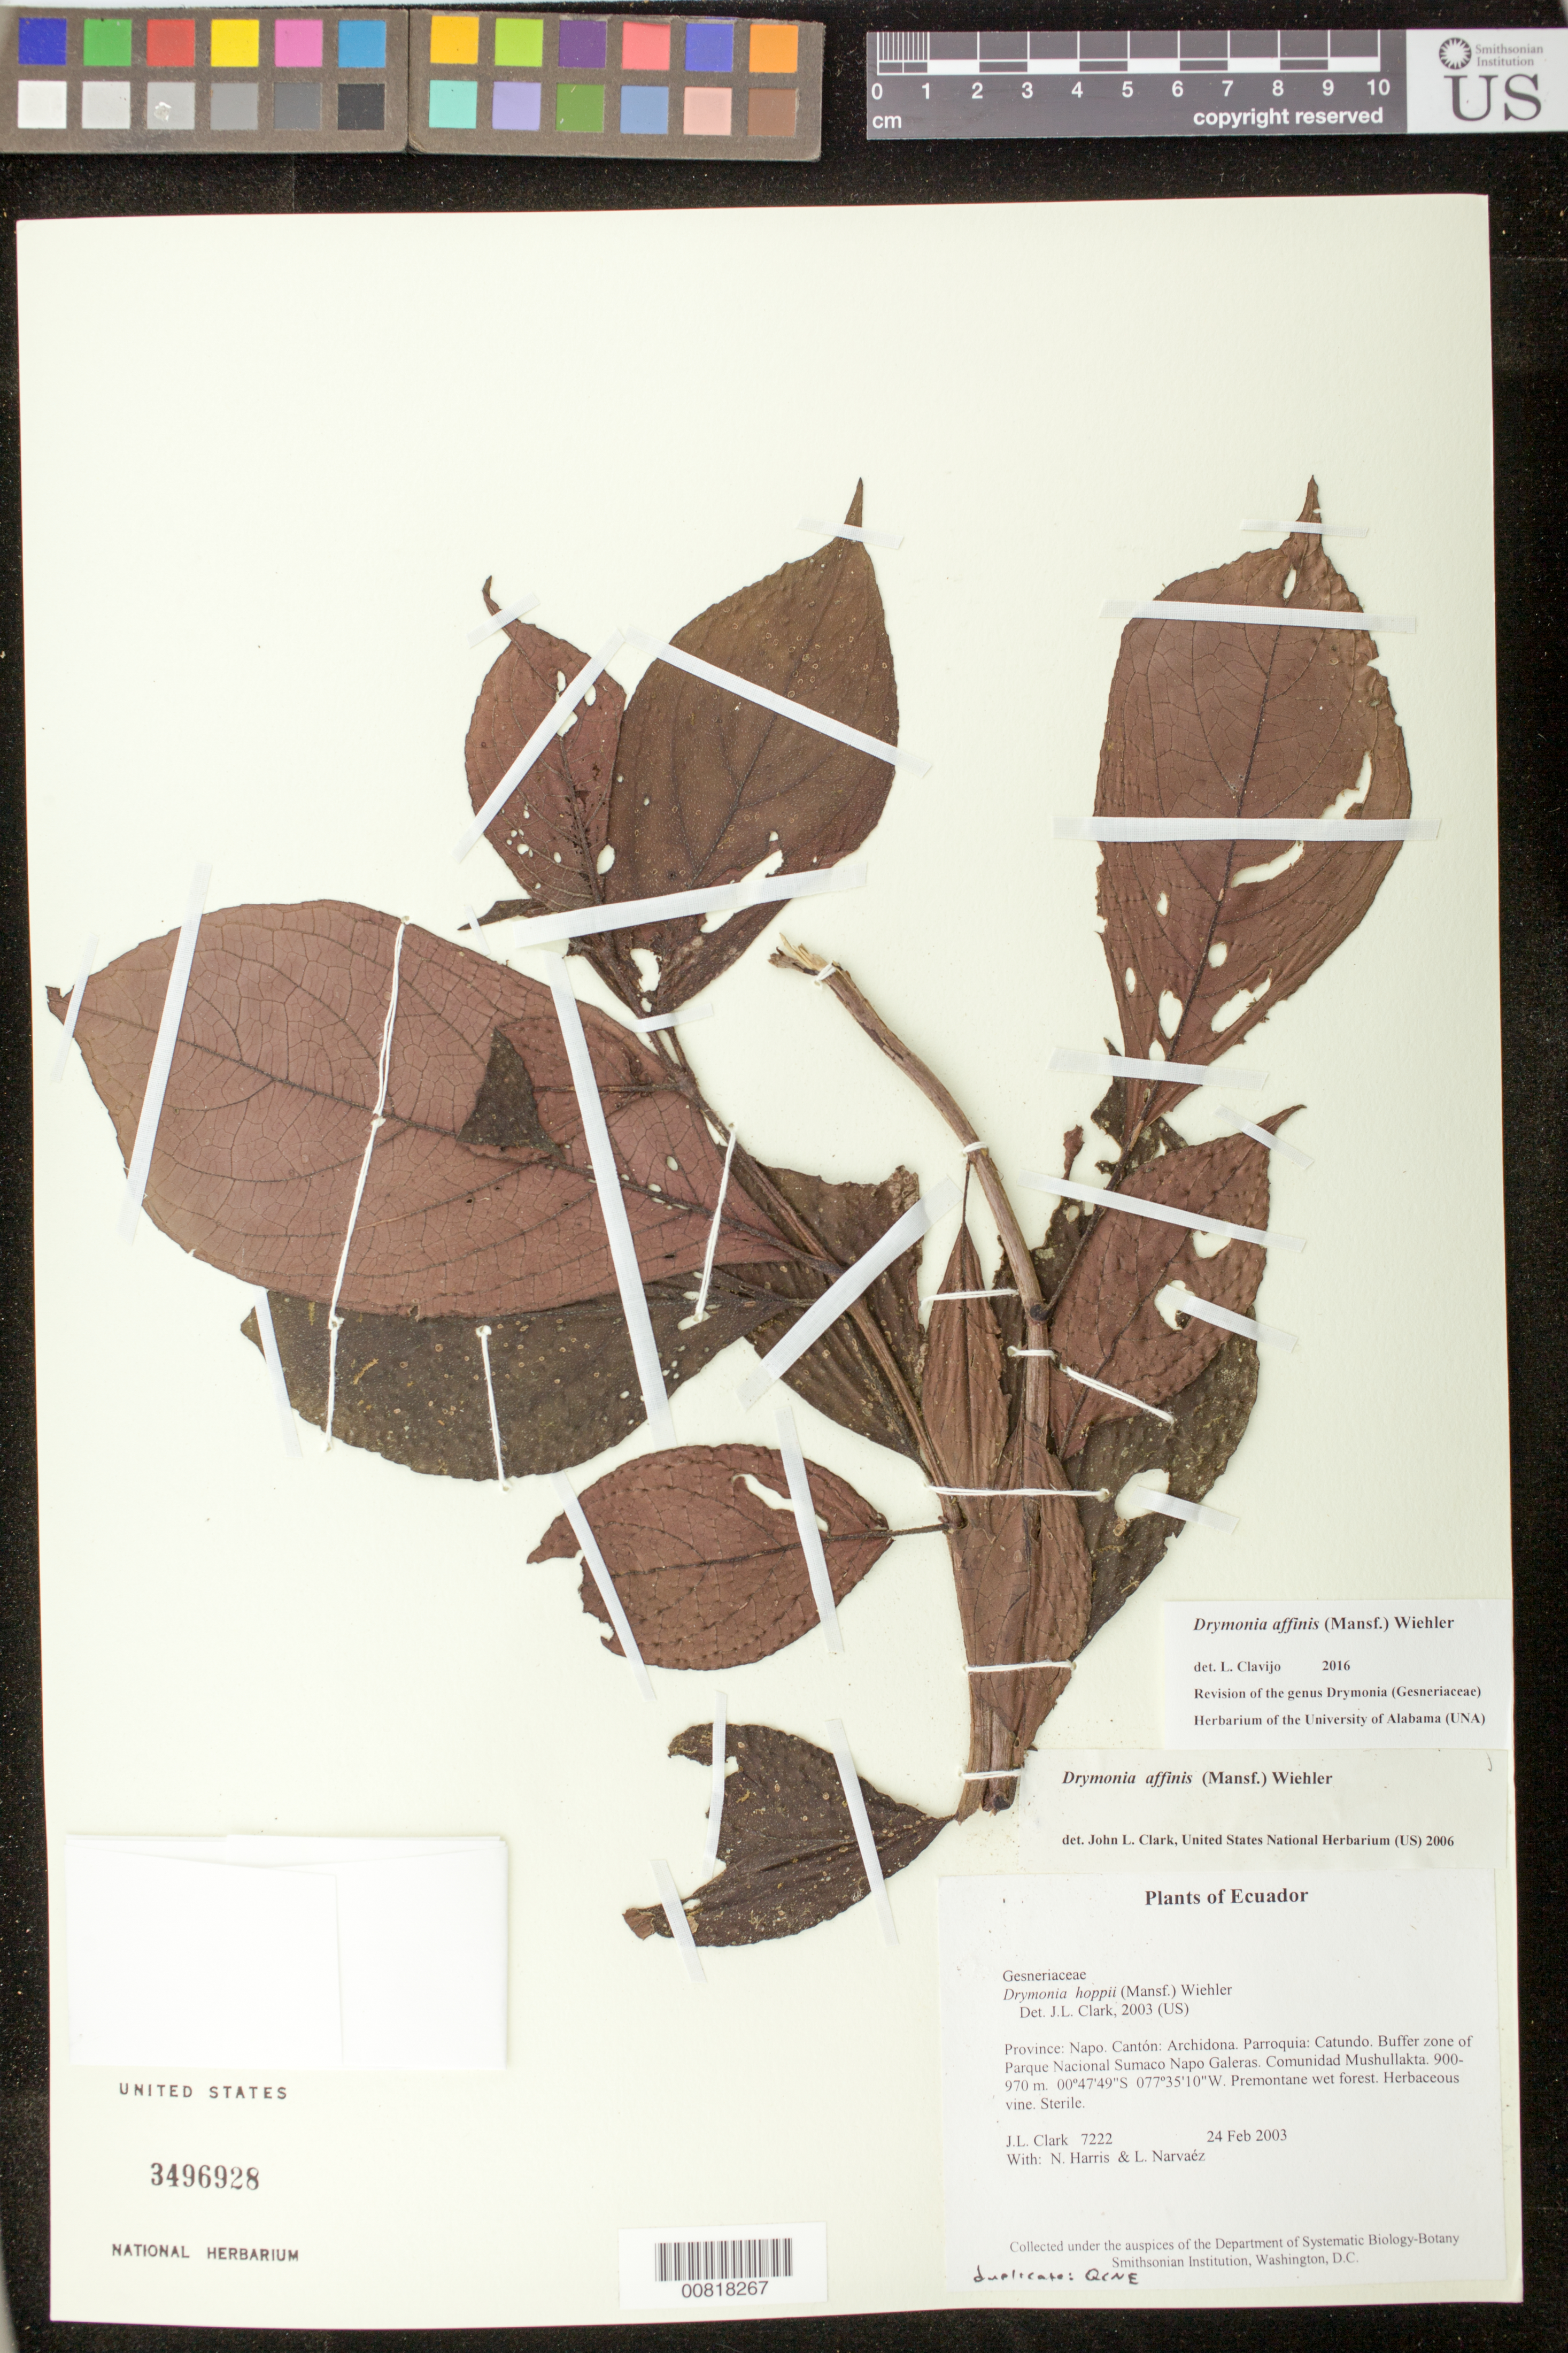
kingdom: Plantae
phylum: Tracheophyta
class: Magnoliopsida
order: Lamiales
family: Gesneriaceae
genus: Drymonia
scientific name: Drymonia affinis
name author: (Mansf.) Wiehler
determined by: Clark, J. L., (SEL), The Marie Selby Botanical Garden (UNITED STATES)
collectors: J. L. Clark, N. Harris & L. Narvaéz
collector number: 7222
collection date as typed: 24 Feb 2003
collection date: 2003-02-24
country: Ecuador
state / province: Napo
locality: Archidona. Parroquia: Catundo. Buffer zone of Parque Nacional Sumaco Napo Galeras. Comunidad Mushullakta.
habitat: Premontane wet forest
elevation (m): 900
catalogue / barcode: US 3496928